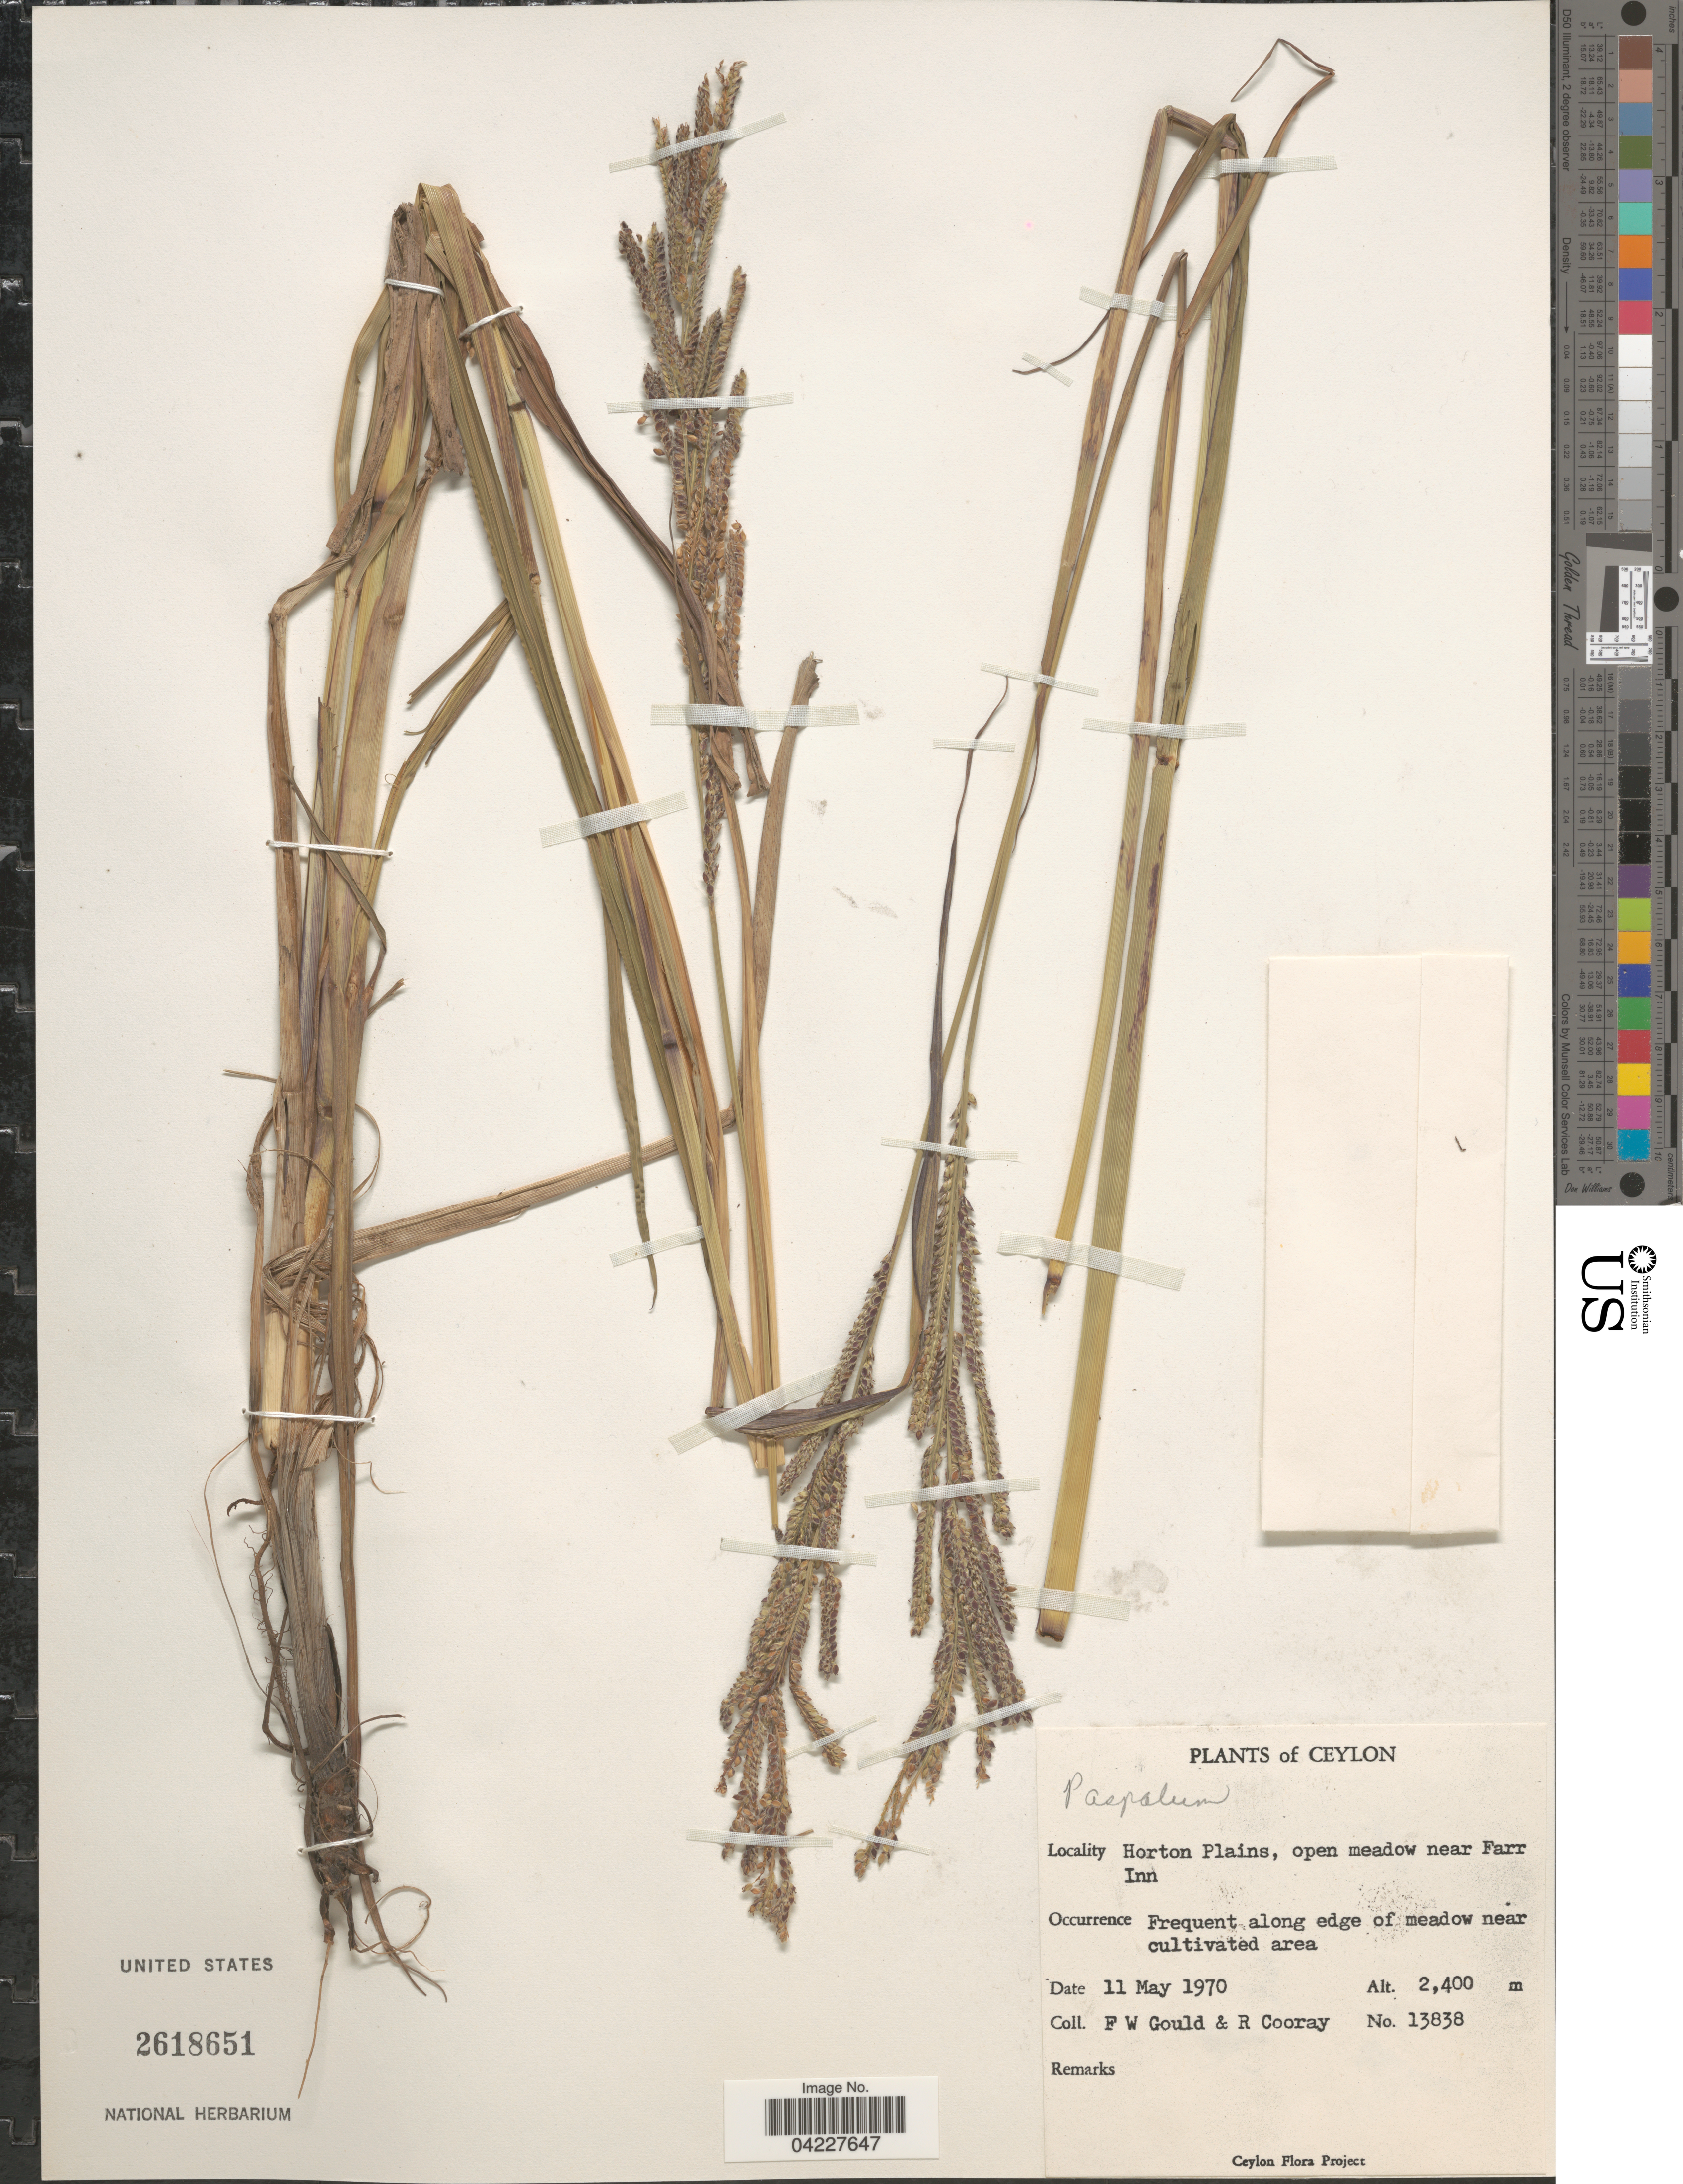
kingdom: Plantae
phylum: Tracheophyta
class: Liliopsida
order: Poales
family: Poaceae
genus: Paspalum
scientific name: Paspalum sp.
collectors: F. W. Gould & R. Cooray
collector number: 13838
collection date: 1970-05-11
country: Sri Lanka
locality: Ceylon. Horton Plains, open meadow near Farr Inn. Frequent along edge of meadow near cultivated area.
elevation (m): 2400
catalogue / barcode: US 2618651